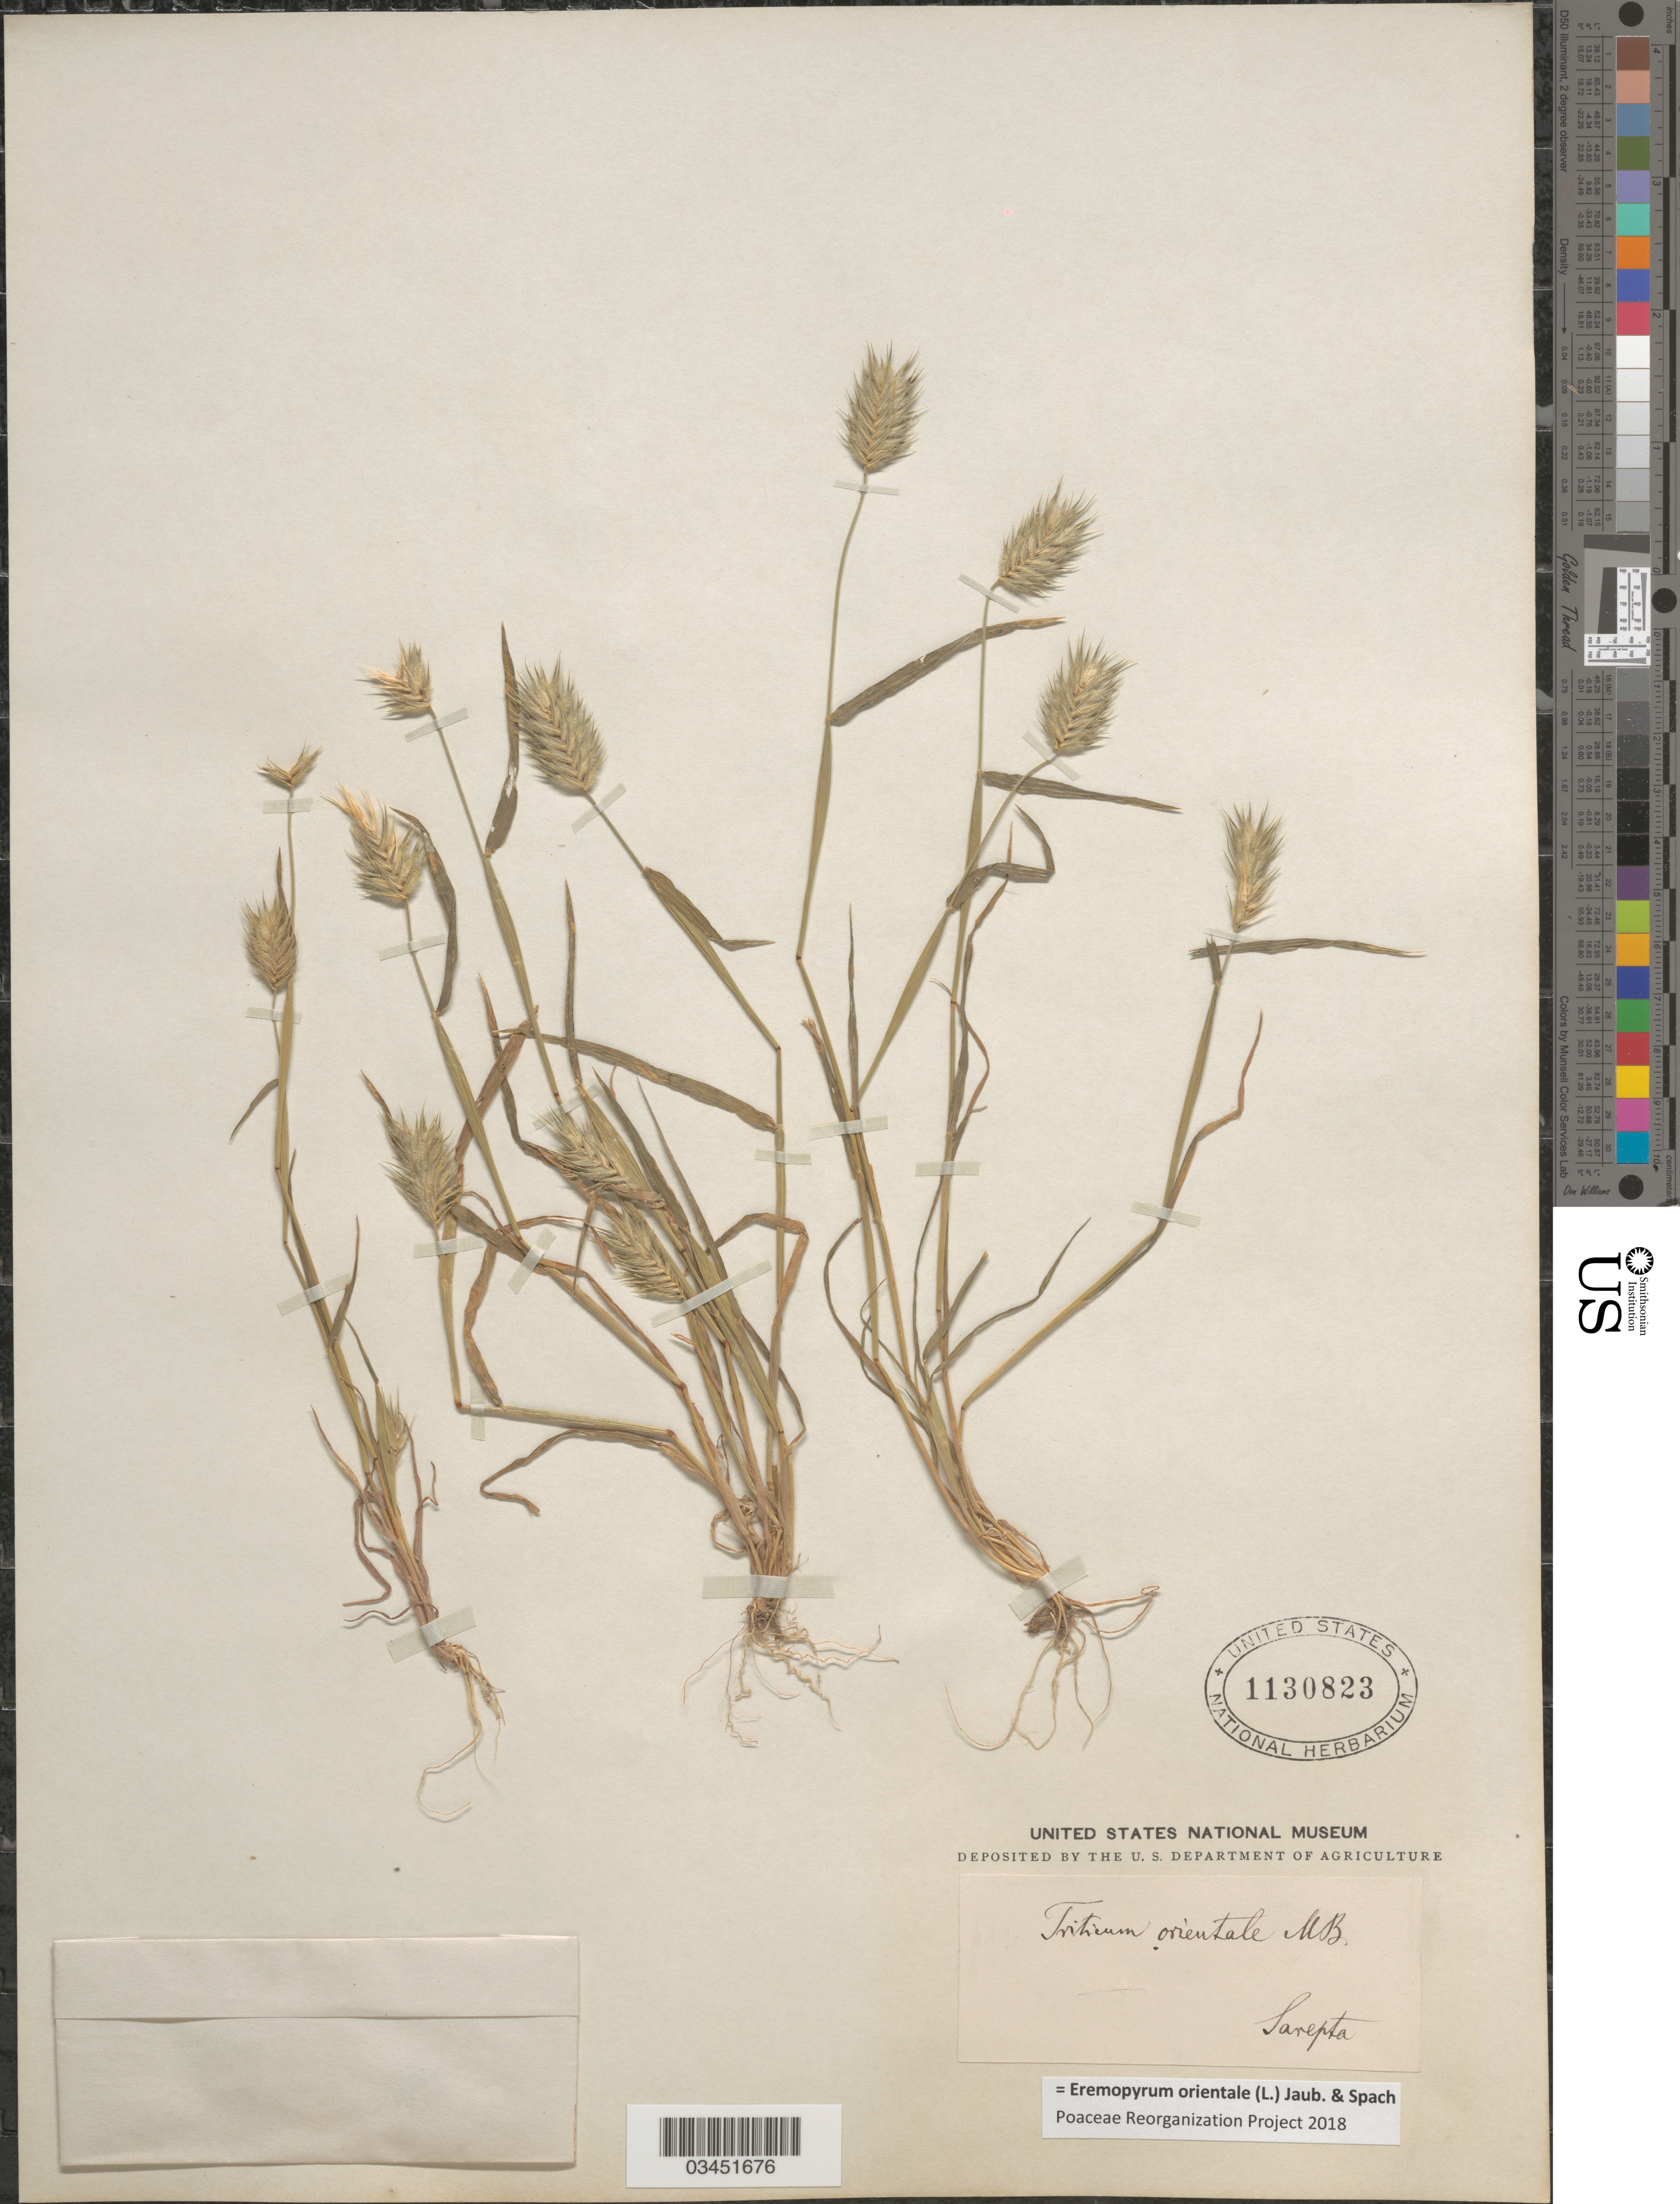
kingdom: Plantae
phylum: Tracheophyta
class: Liliopsida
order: Poales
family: Poaceae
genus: Eremopyrum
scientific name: Eremopyrum orientale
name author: (L.) Jaub. & Spach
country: Russian Federation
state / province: Volgograd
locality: Sarepta.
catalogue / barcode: US 1130823